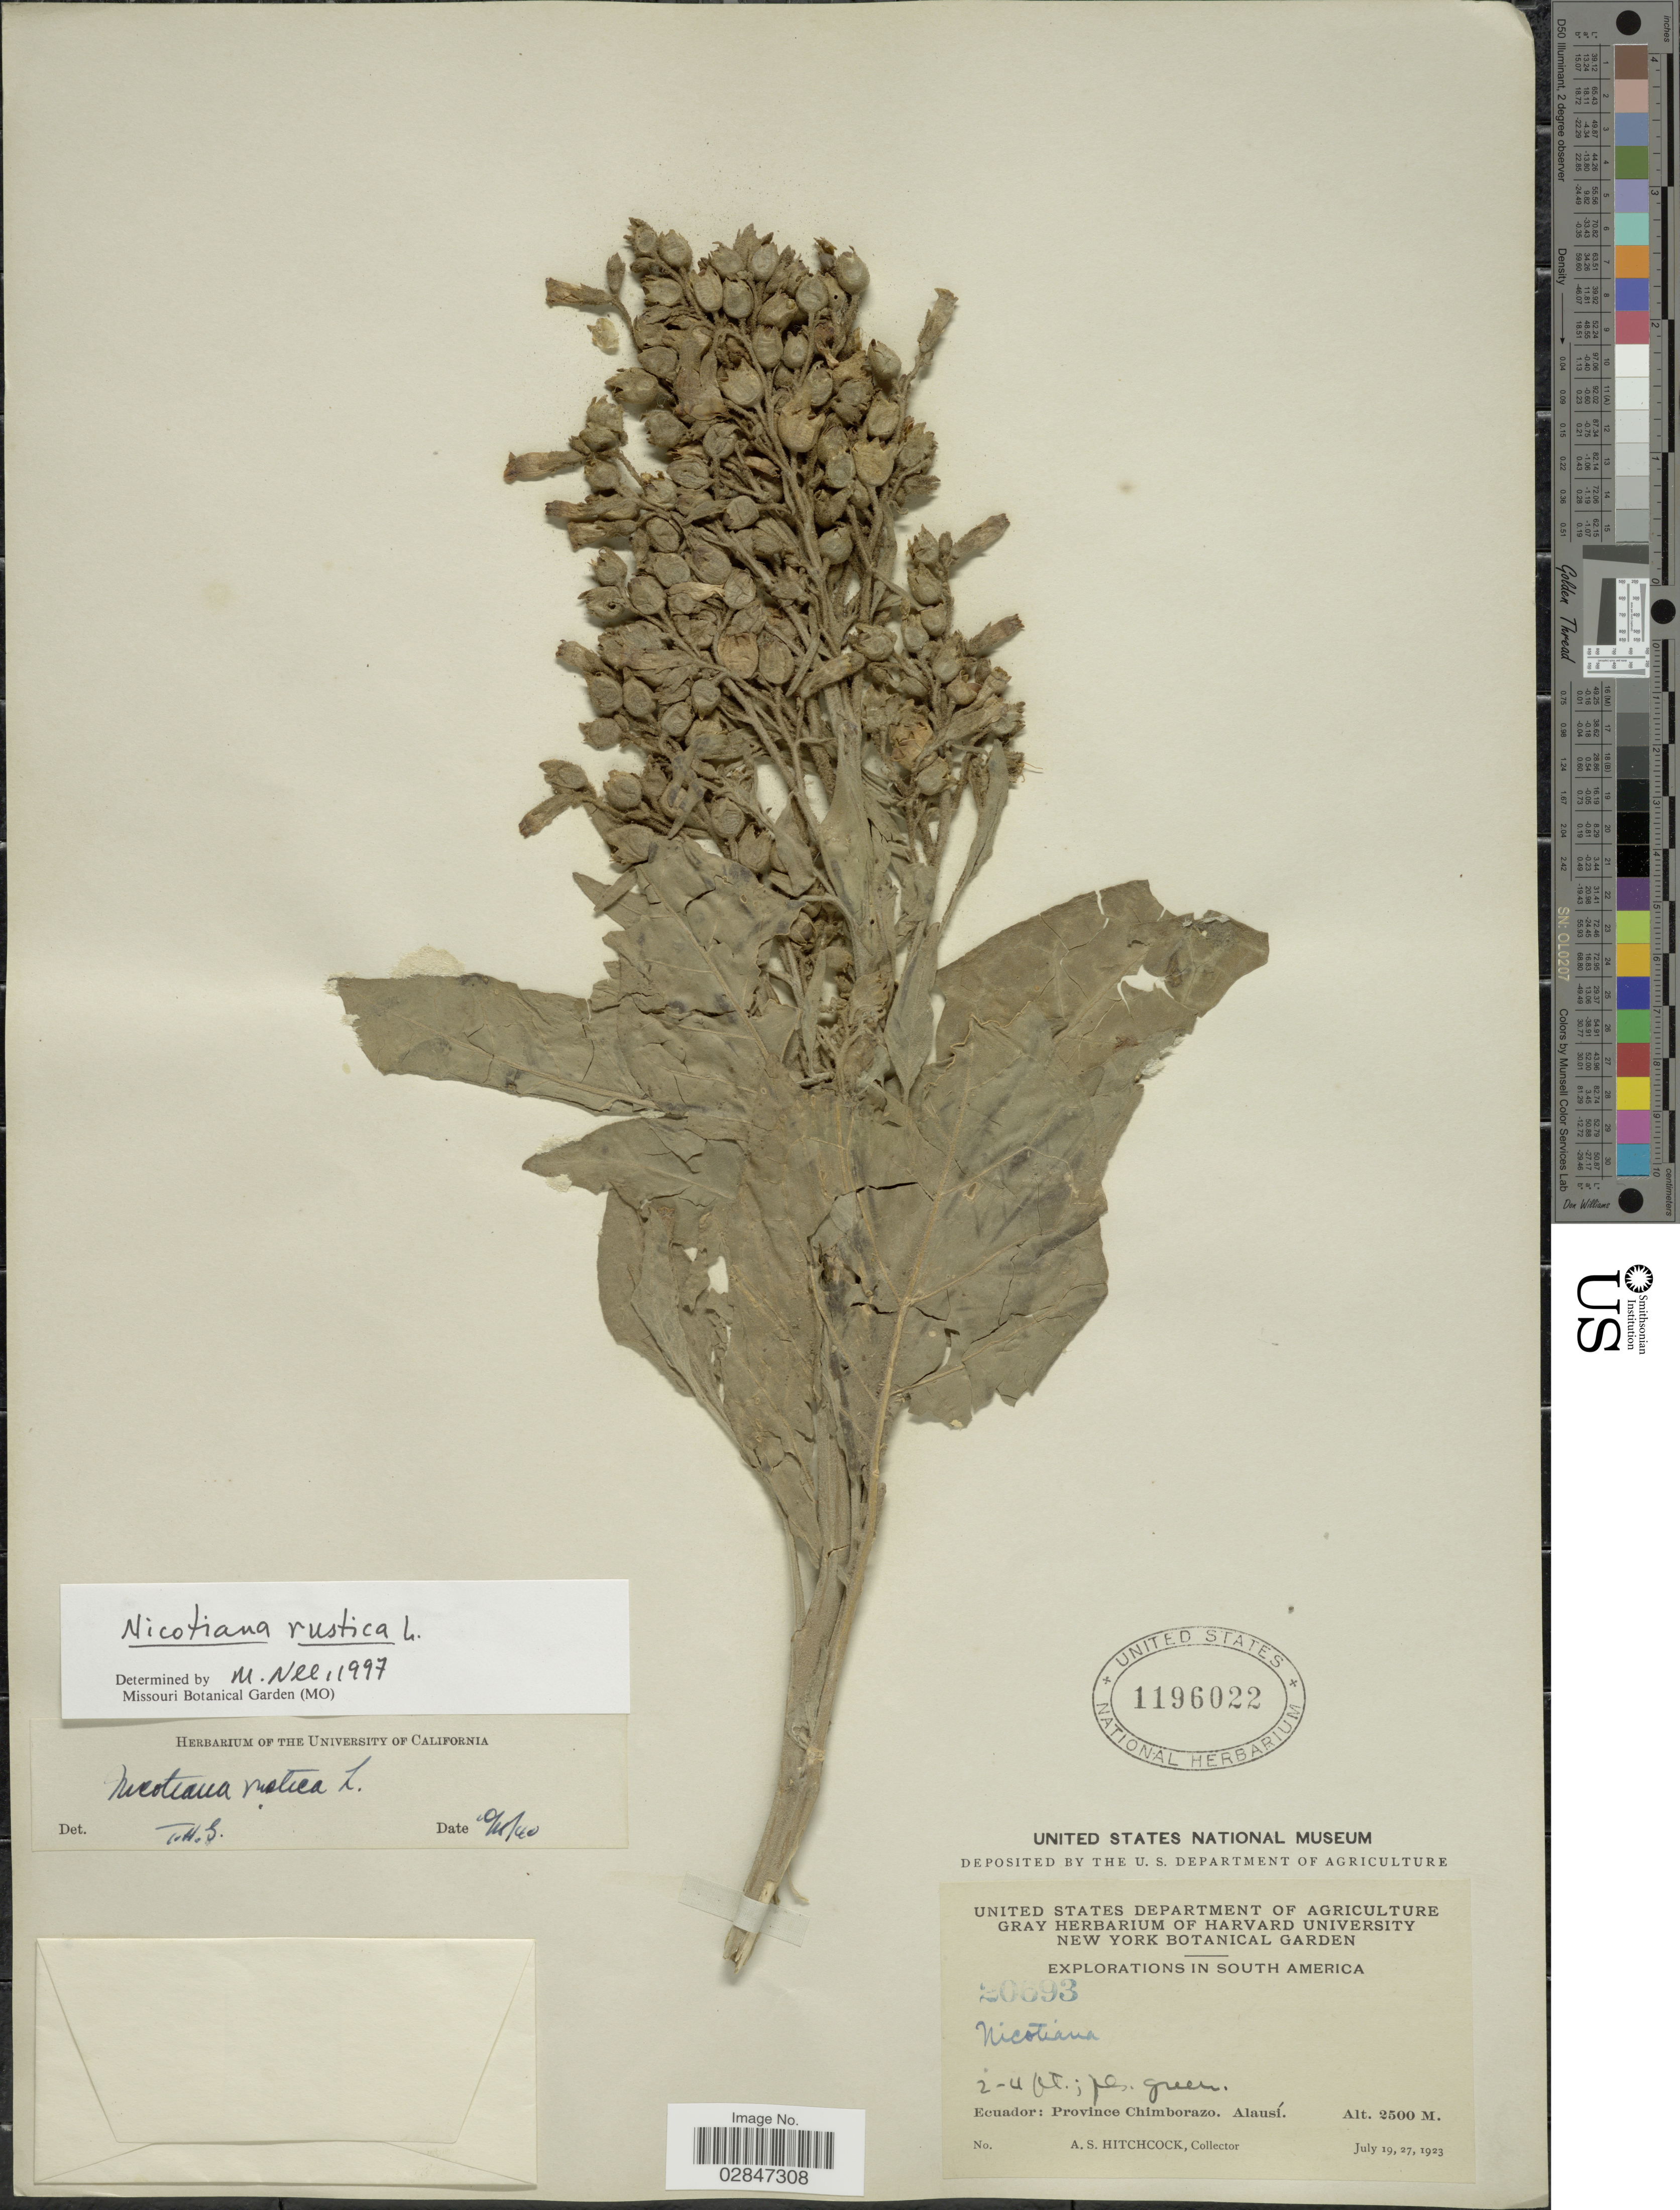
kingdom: Plantae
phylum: Tracheophyta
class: Magnoliopsida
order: Solanales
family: Solanaceae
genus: Nicotiana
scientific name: Nicotiana rustica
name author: L.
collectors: A. S. Hitchcock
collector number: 20693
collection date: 1923-07-19/1923-07-27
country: Ecuador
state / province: Chimborazo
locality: Province of Chimborazo, Alausí.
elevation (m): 2500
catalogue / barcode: US 1196022